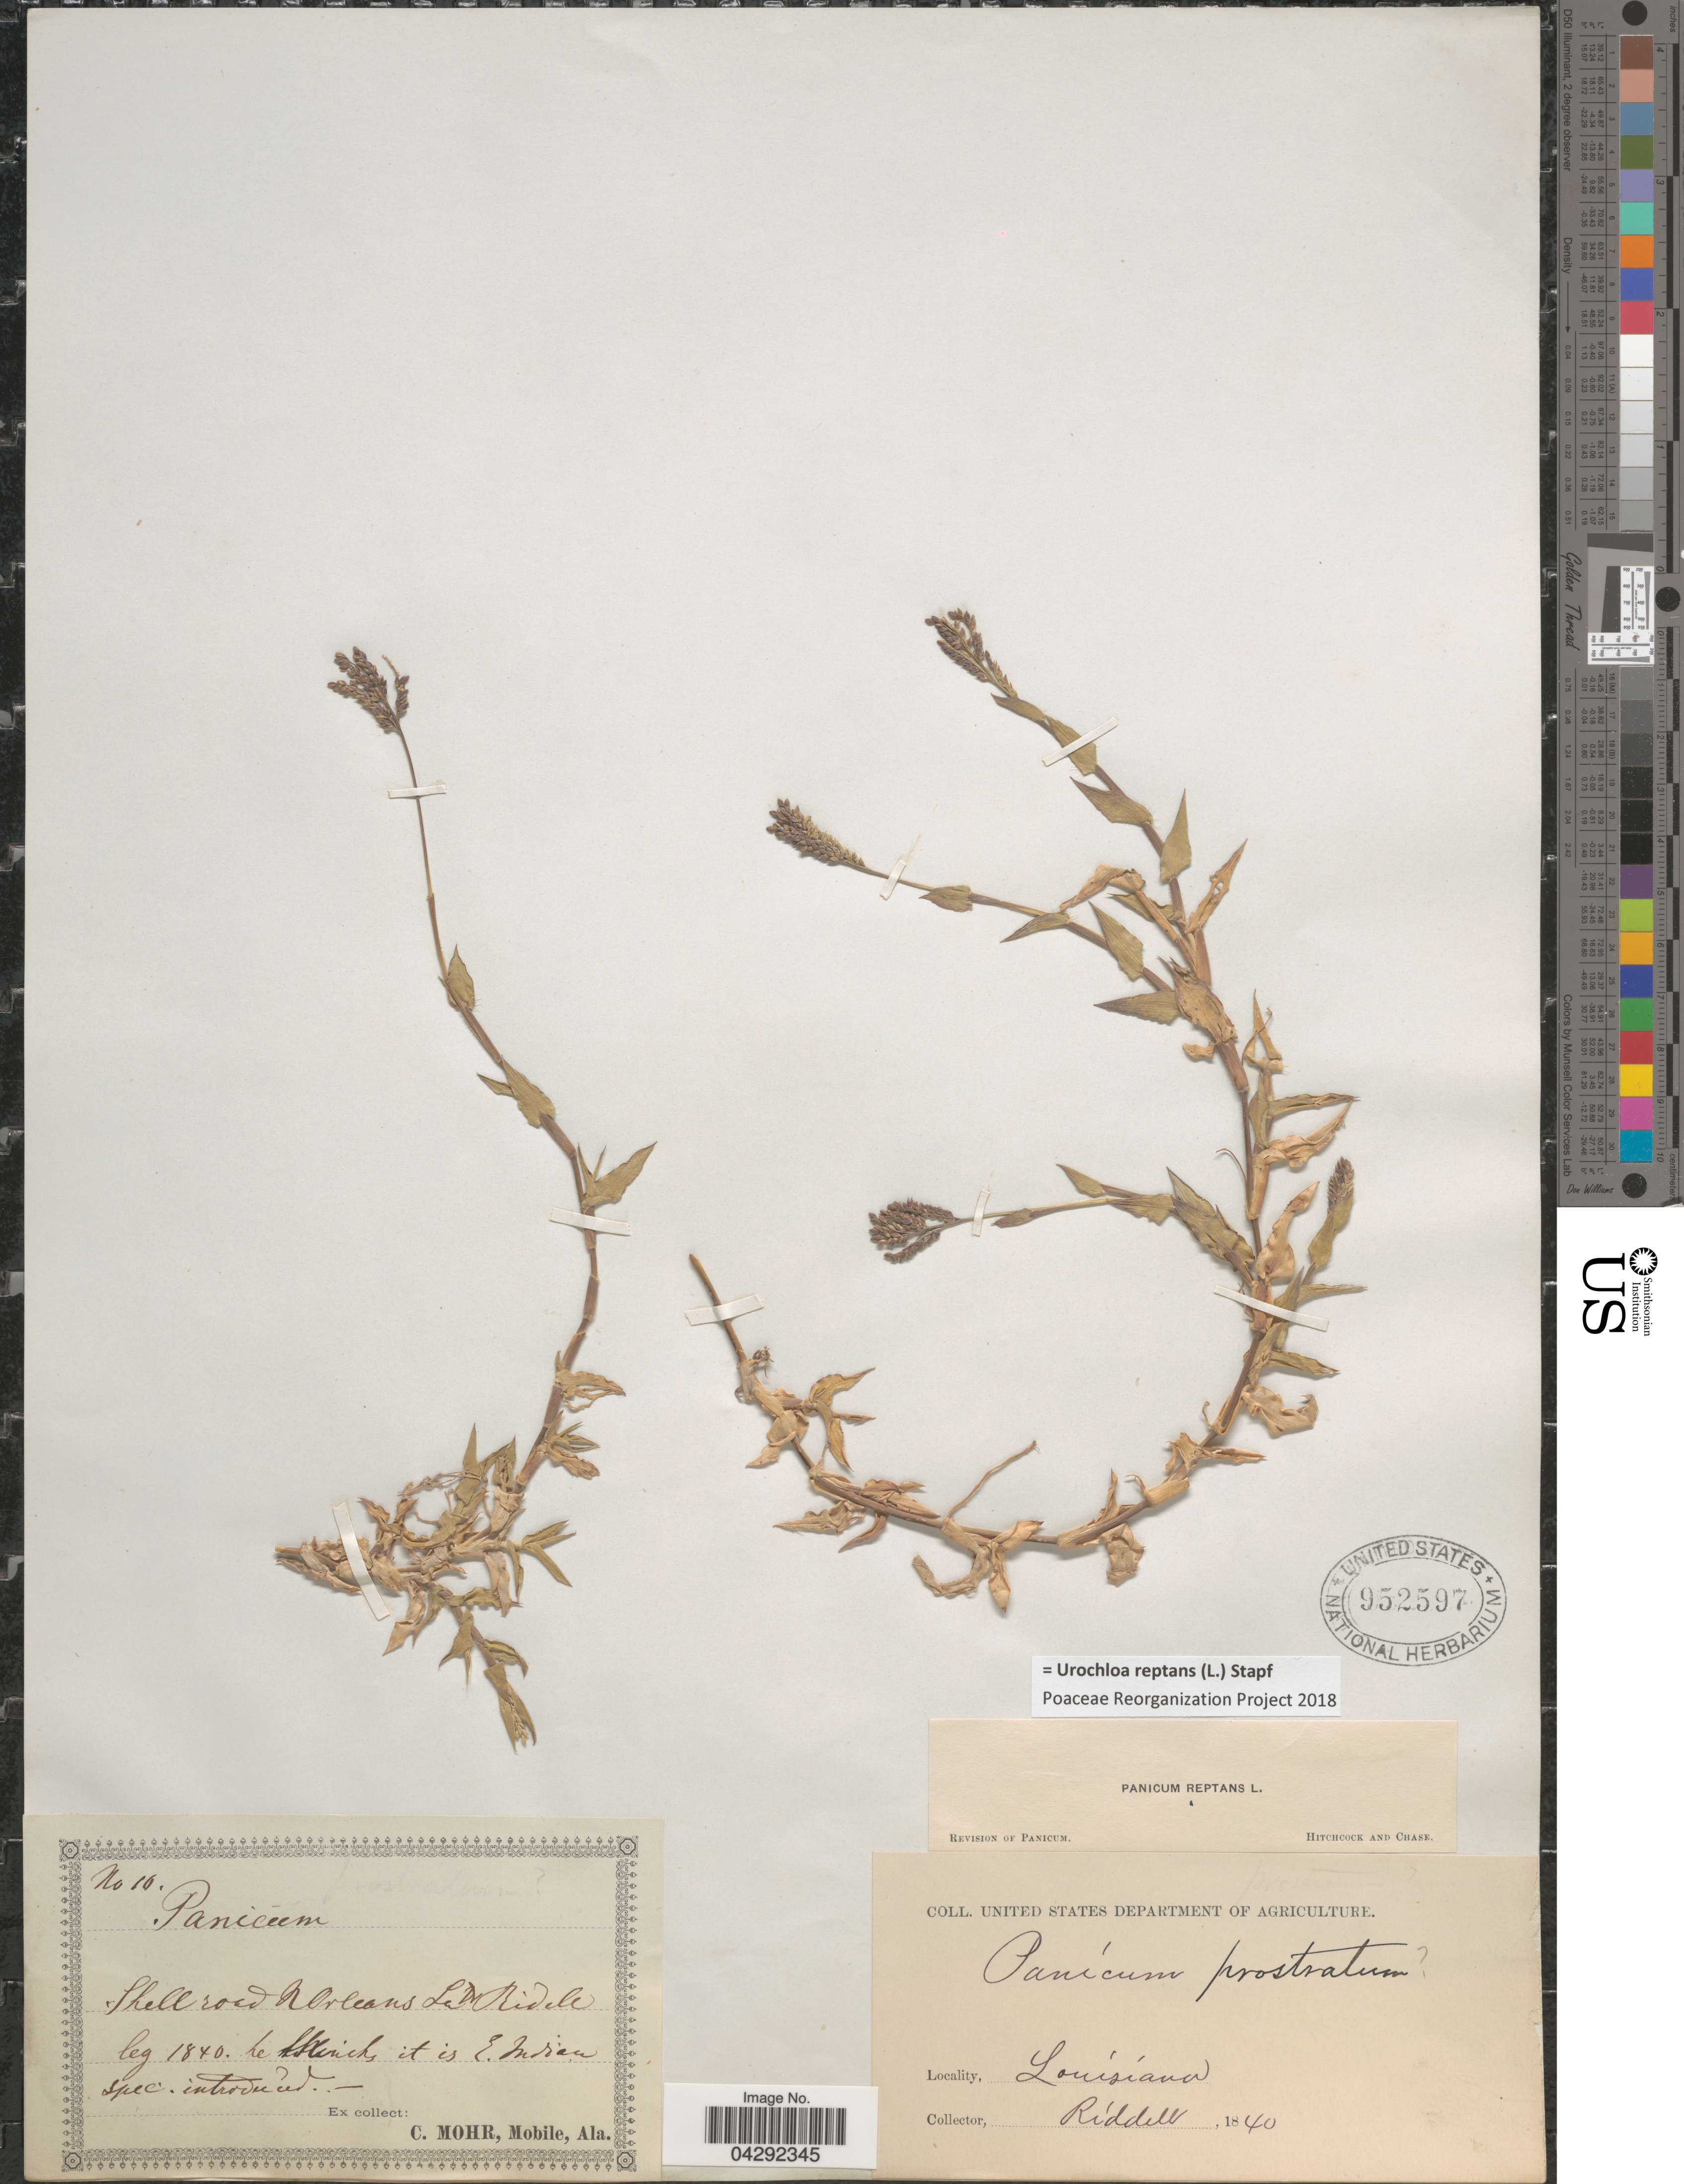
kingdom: Plantae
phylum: Tracheophyta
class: Liliopsida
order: Poales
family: Poaceae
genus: Urochloa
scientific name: Urochloa reptans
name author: (L.) Stapf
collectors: -. Ridell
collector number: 16*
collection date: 1840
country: United States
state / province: Louisiana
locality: Shell road N Orleans.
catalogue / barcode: US 952597